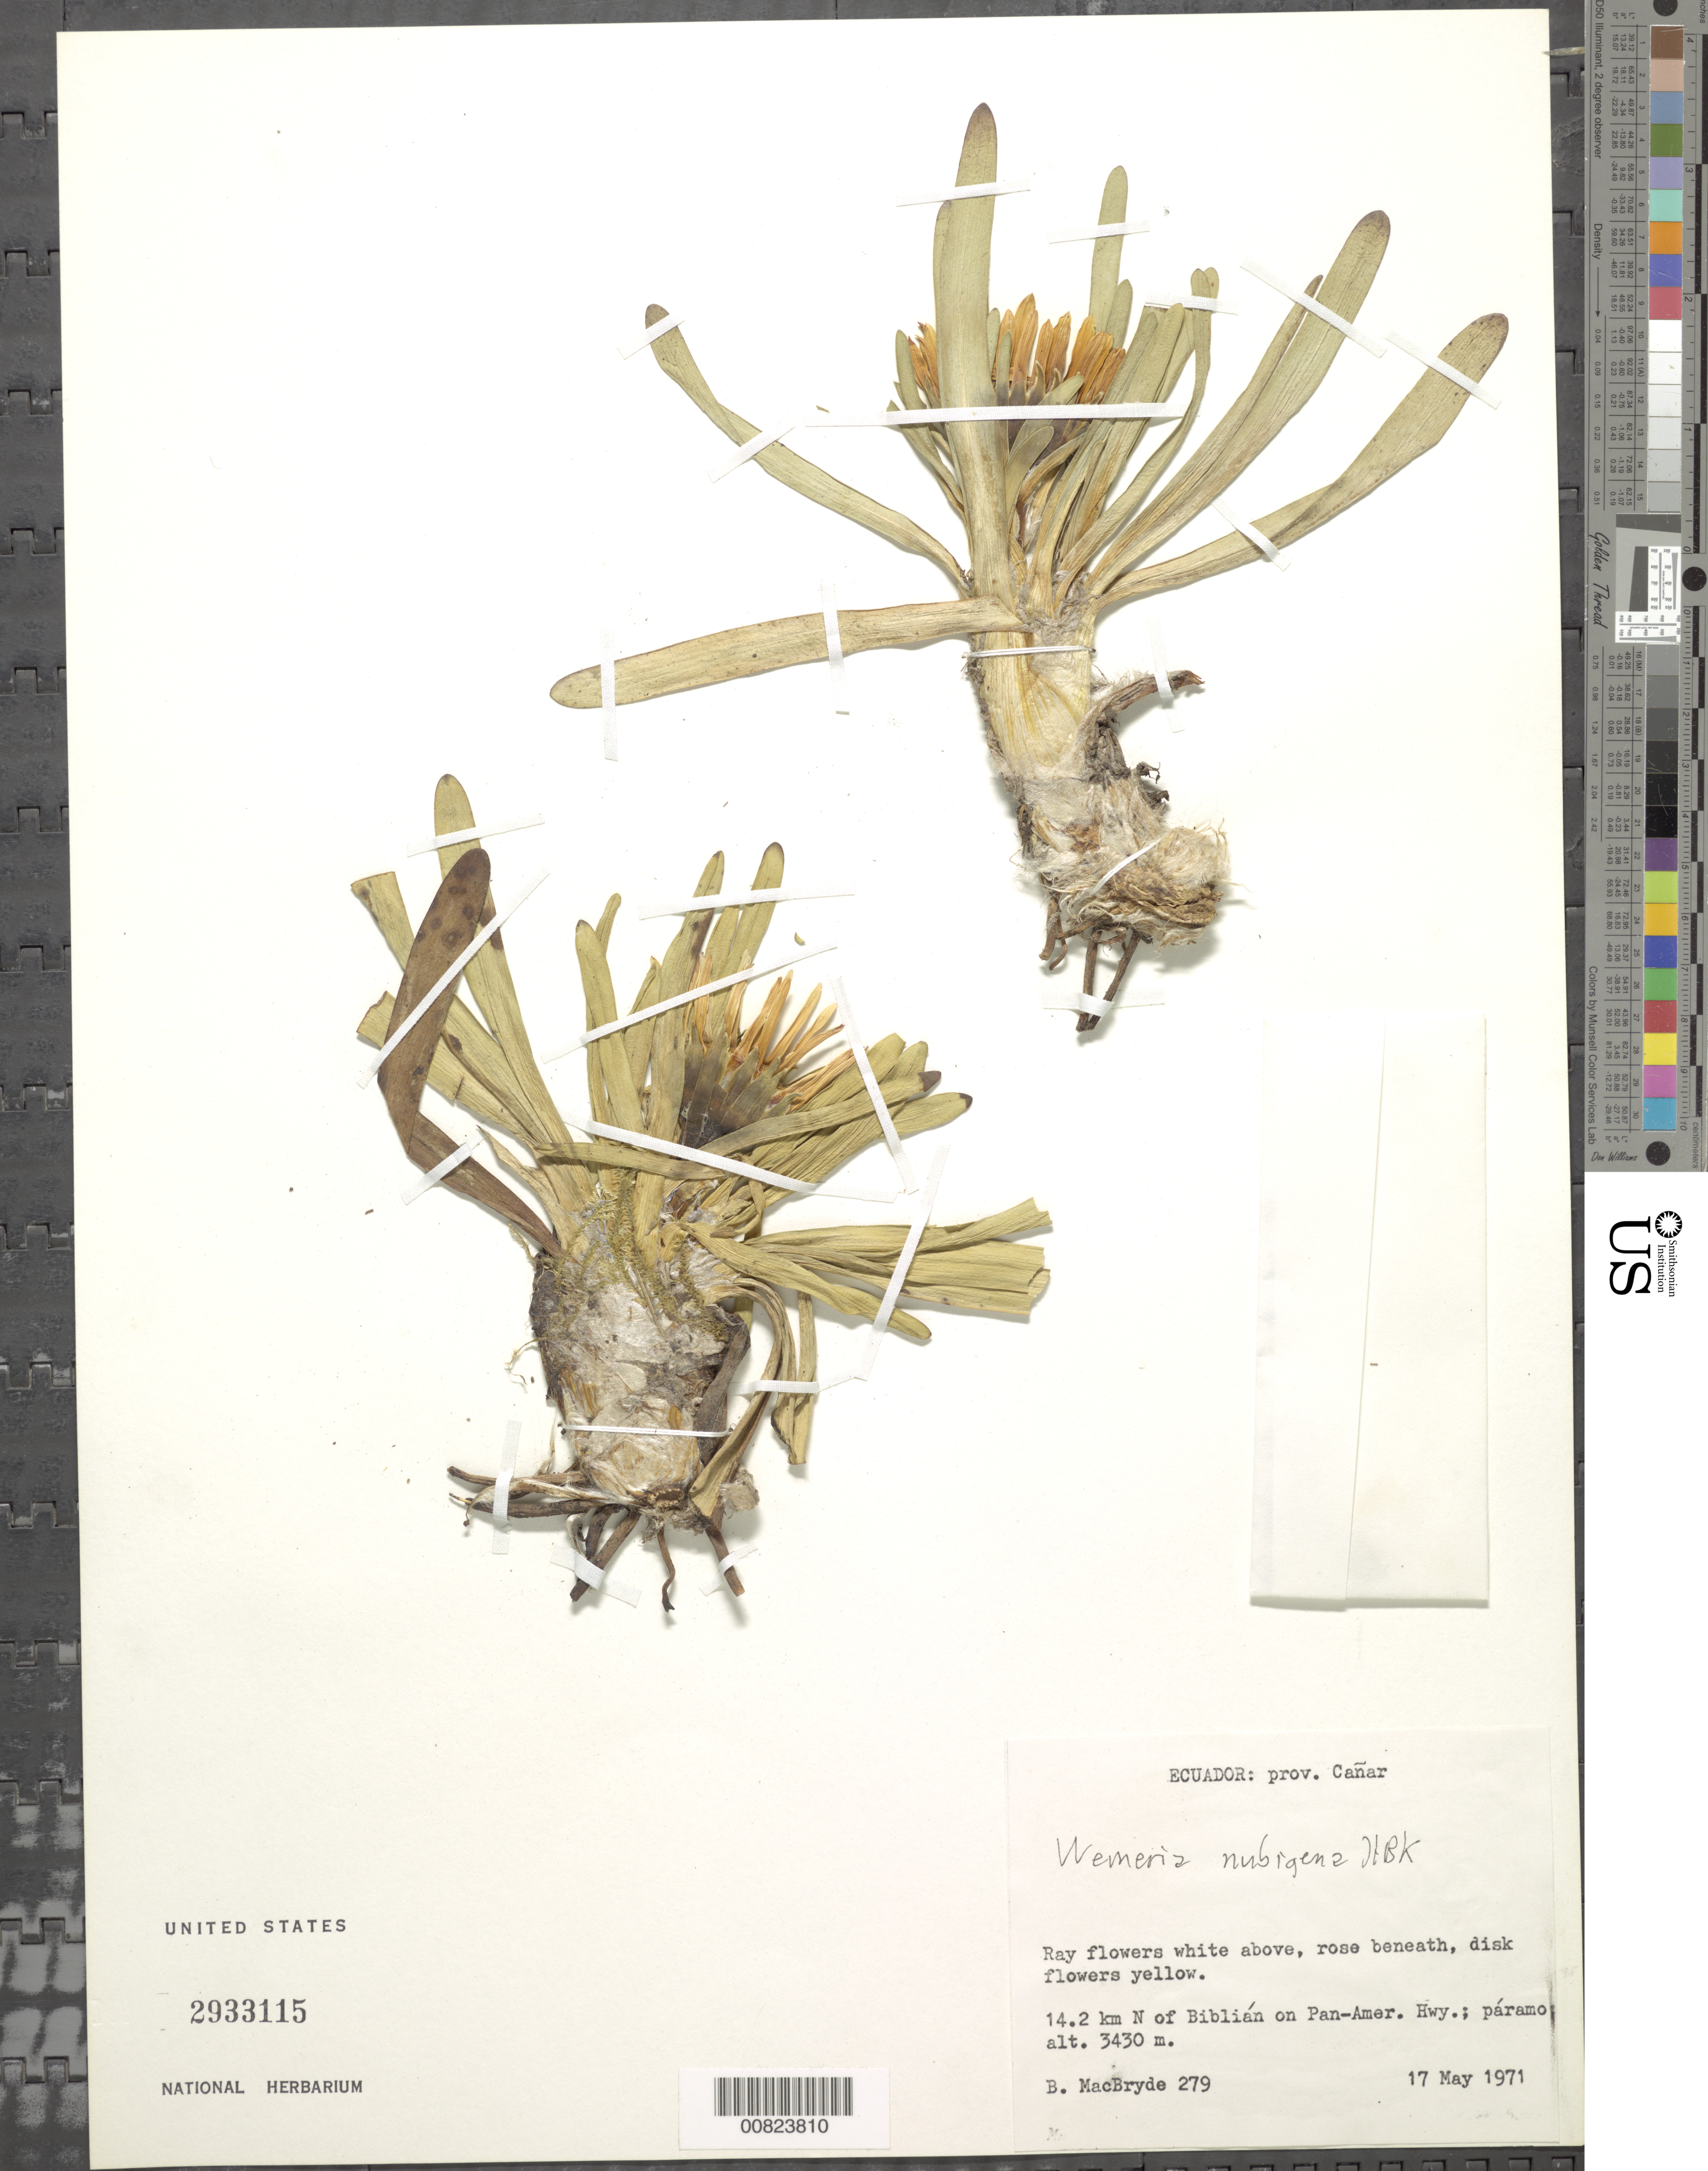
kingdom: Plantae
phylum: Tracheophyta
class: Magnoliopsida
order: Asterales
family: Asteraceae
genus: Werneria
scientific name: Werneria nubigena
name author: Kunth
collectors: B. MacBryde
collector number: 279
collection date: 1971-05-17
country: Ecuador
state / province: Cañar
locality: Biblián, 14.2 km N of, on Pan-Amer. Hwy.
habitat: Páramo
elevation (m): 3430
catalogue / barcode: US 2933115